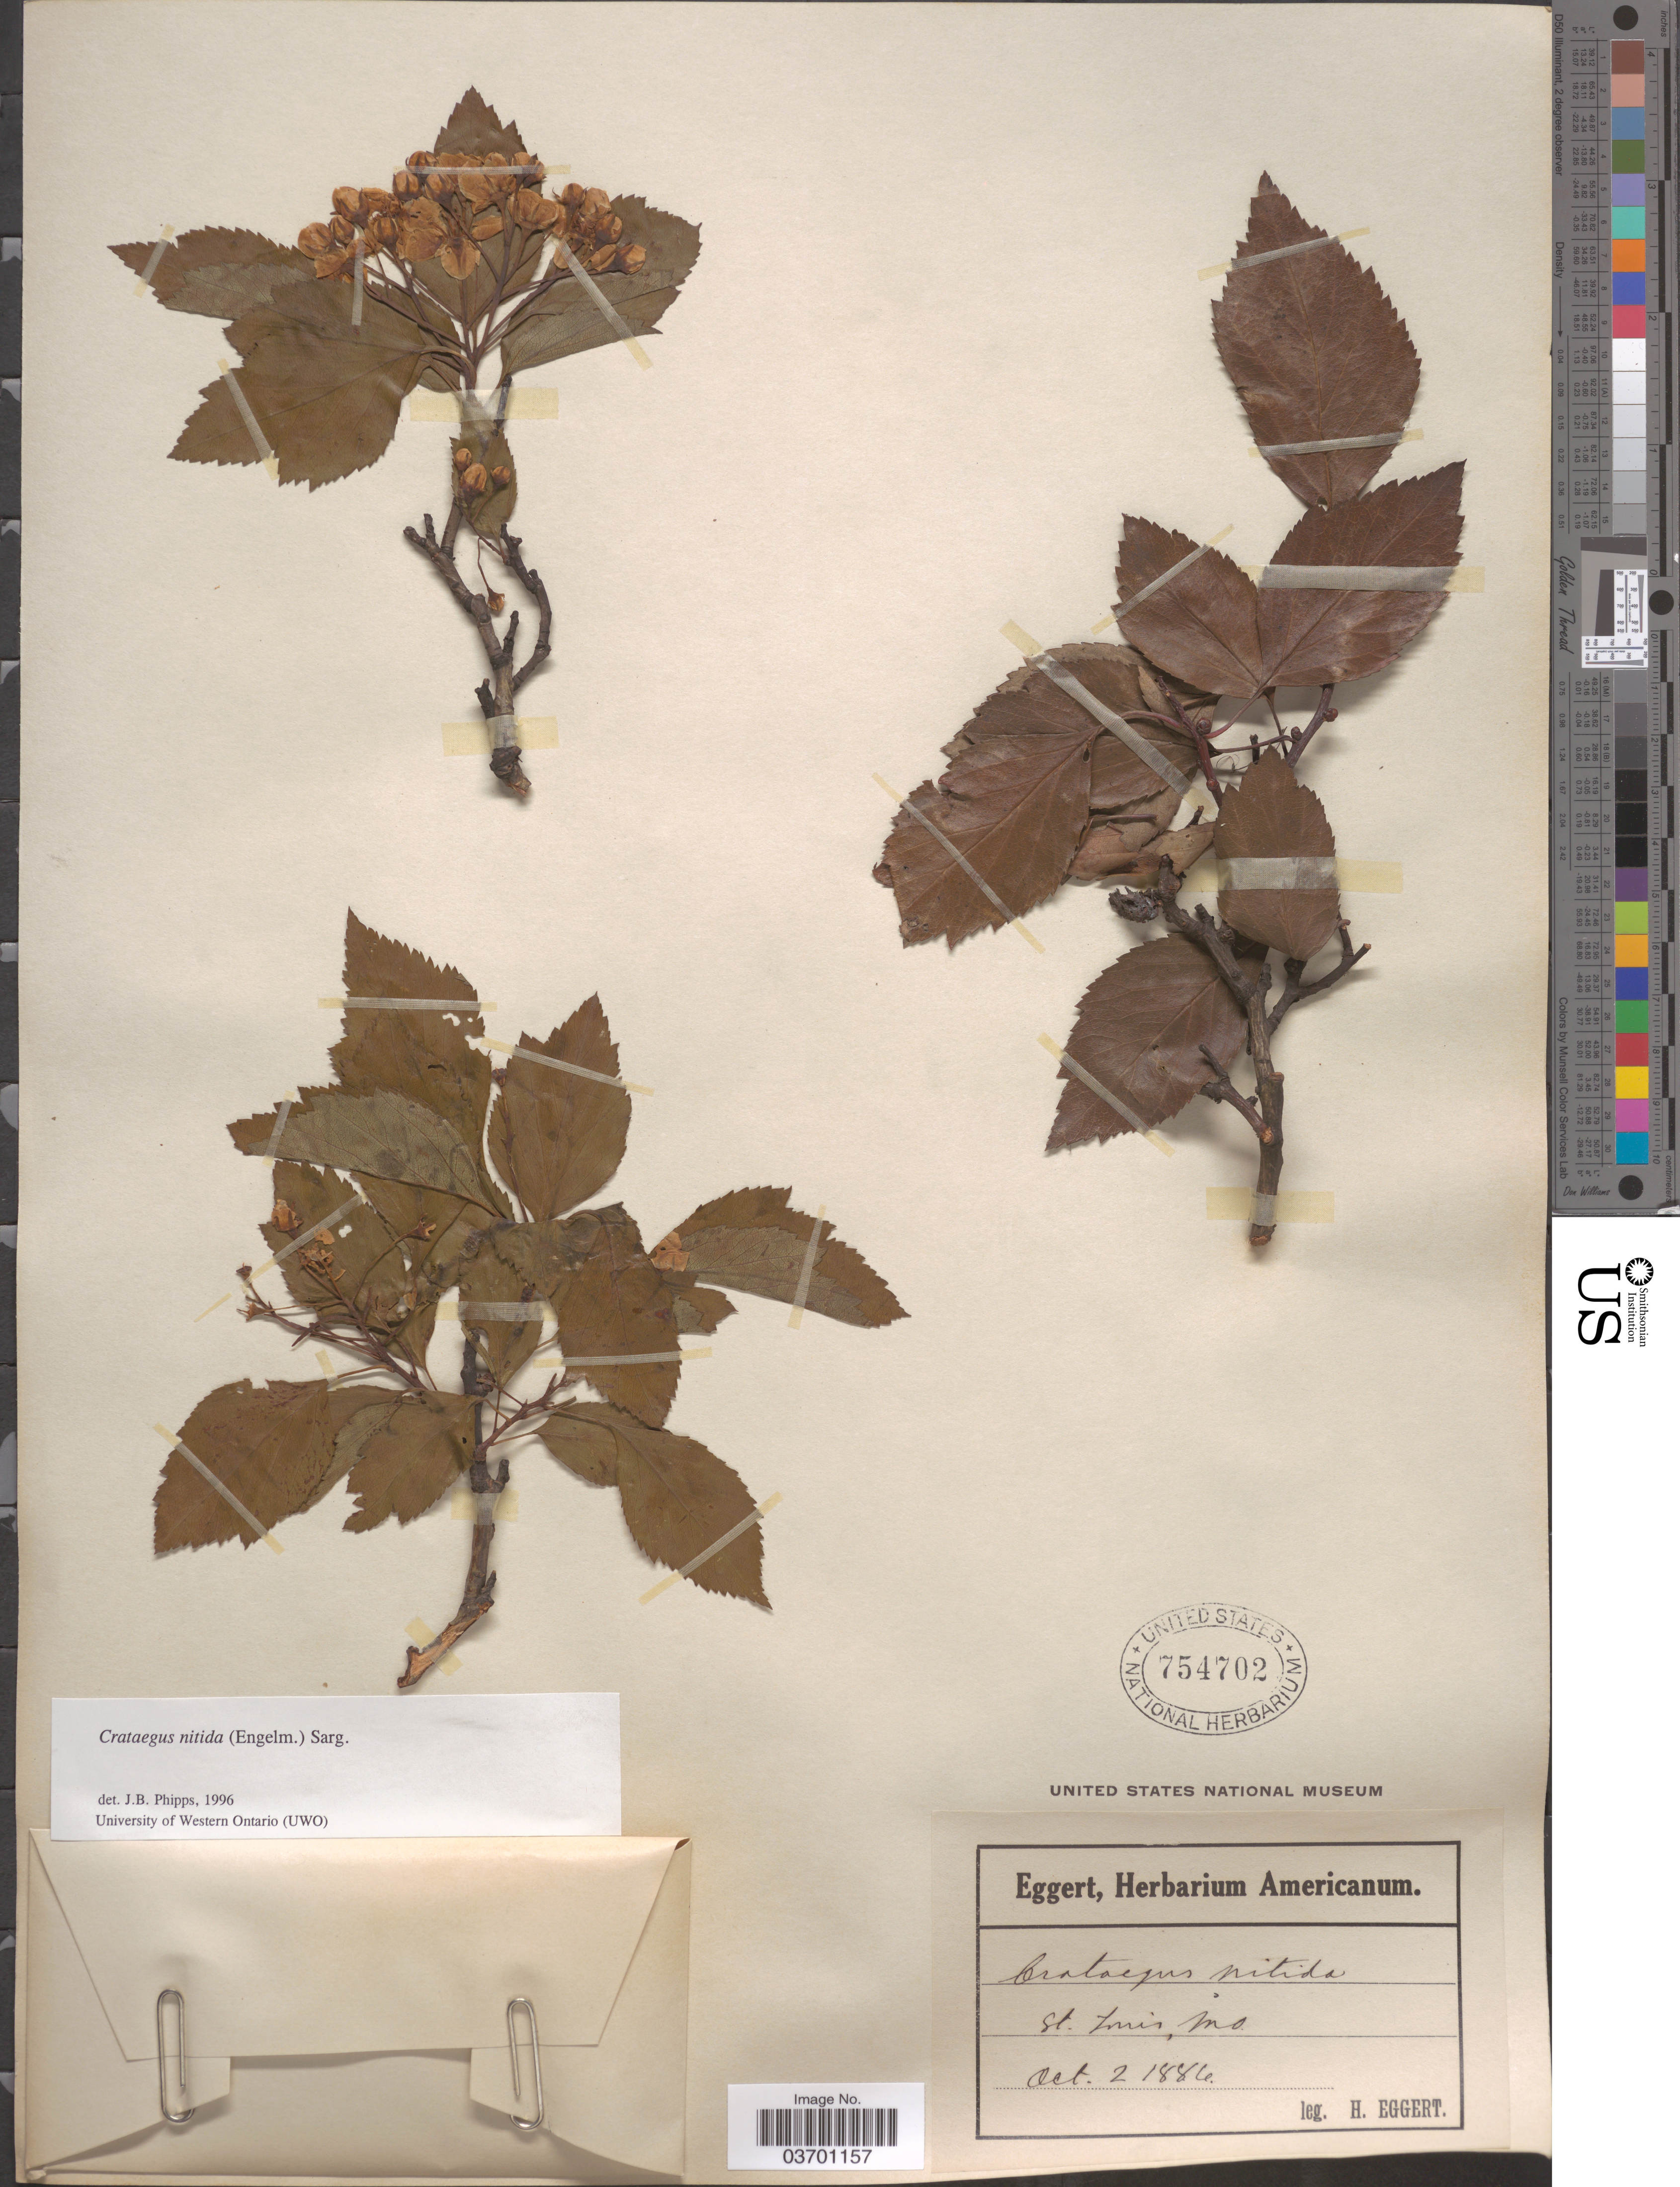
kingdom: Plantae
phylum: Tracheophyta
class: Magnoliopsida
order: Rosales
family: Rosaceae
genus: Crataegus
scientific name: Crataegus nitida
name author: (Engelm. ex Britton & N.E. Br.) Sarg.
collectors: H. Eggert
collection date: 1886-10-02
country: United States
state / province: Missouri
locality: St. Louis.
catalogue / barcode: US 754702